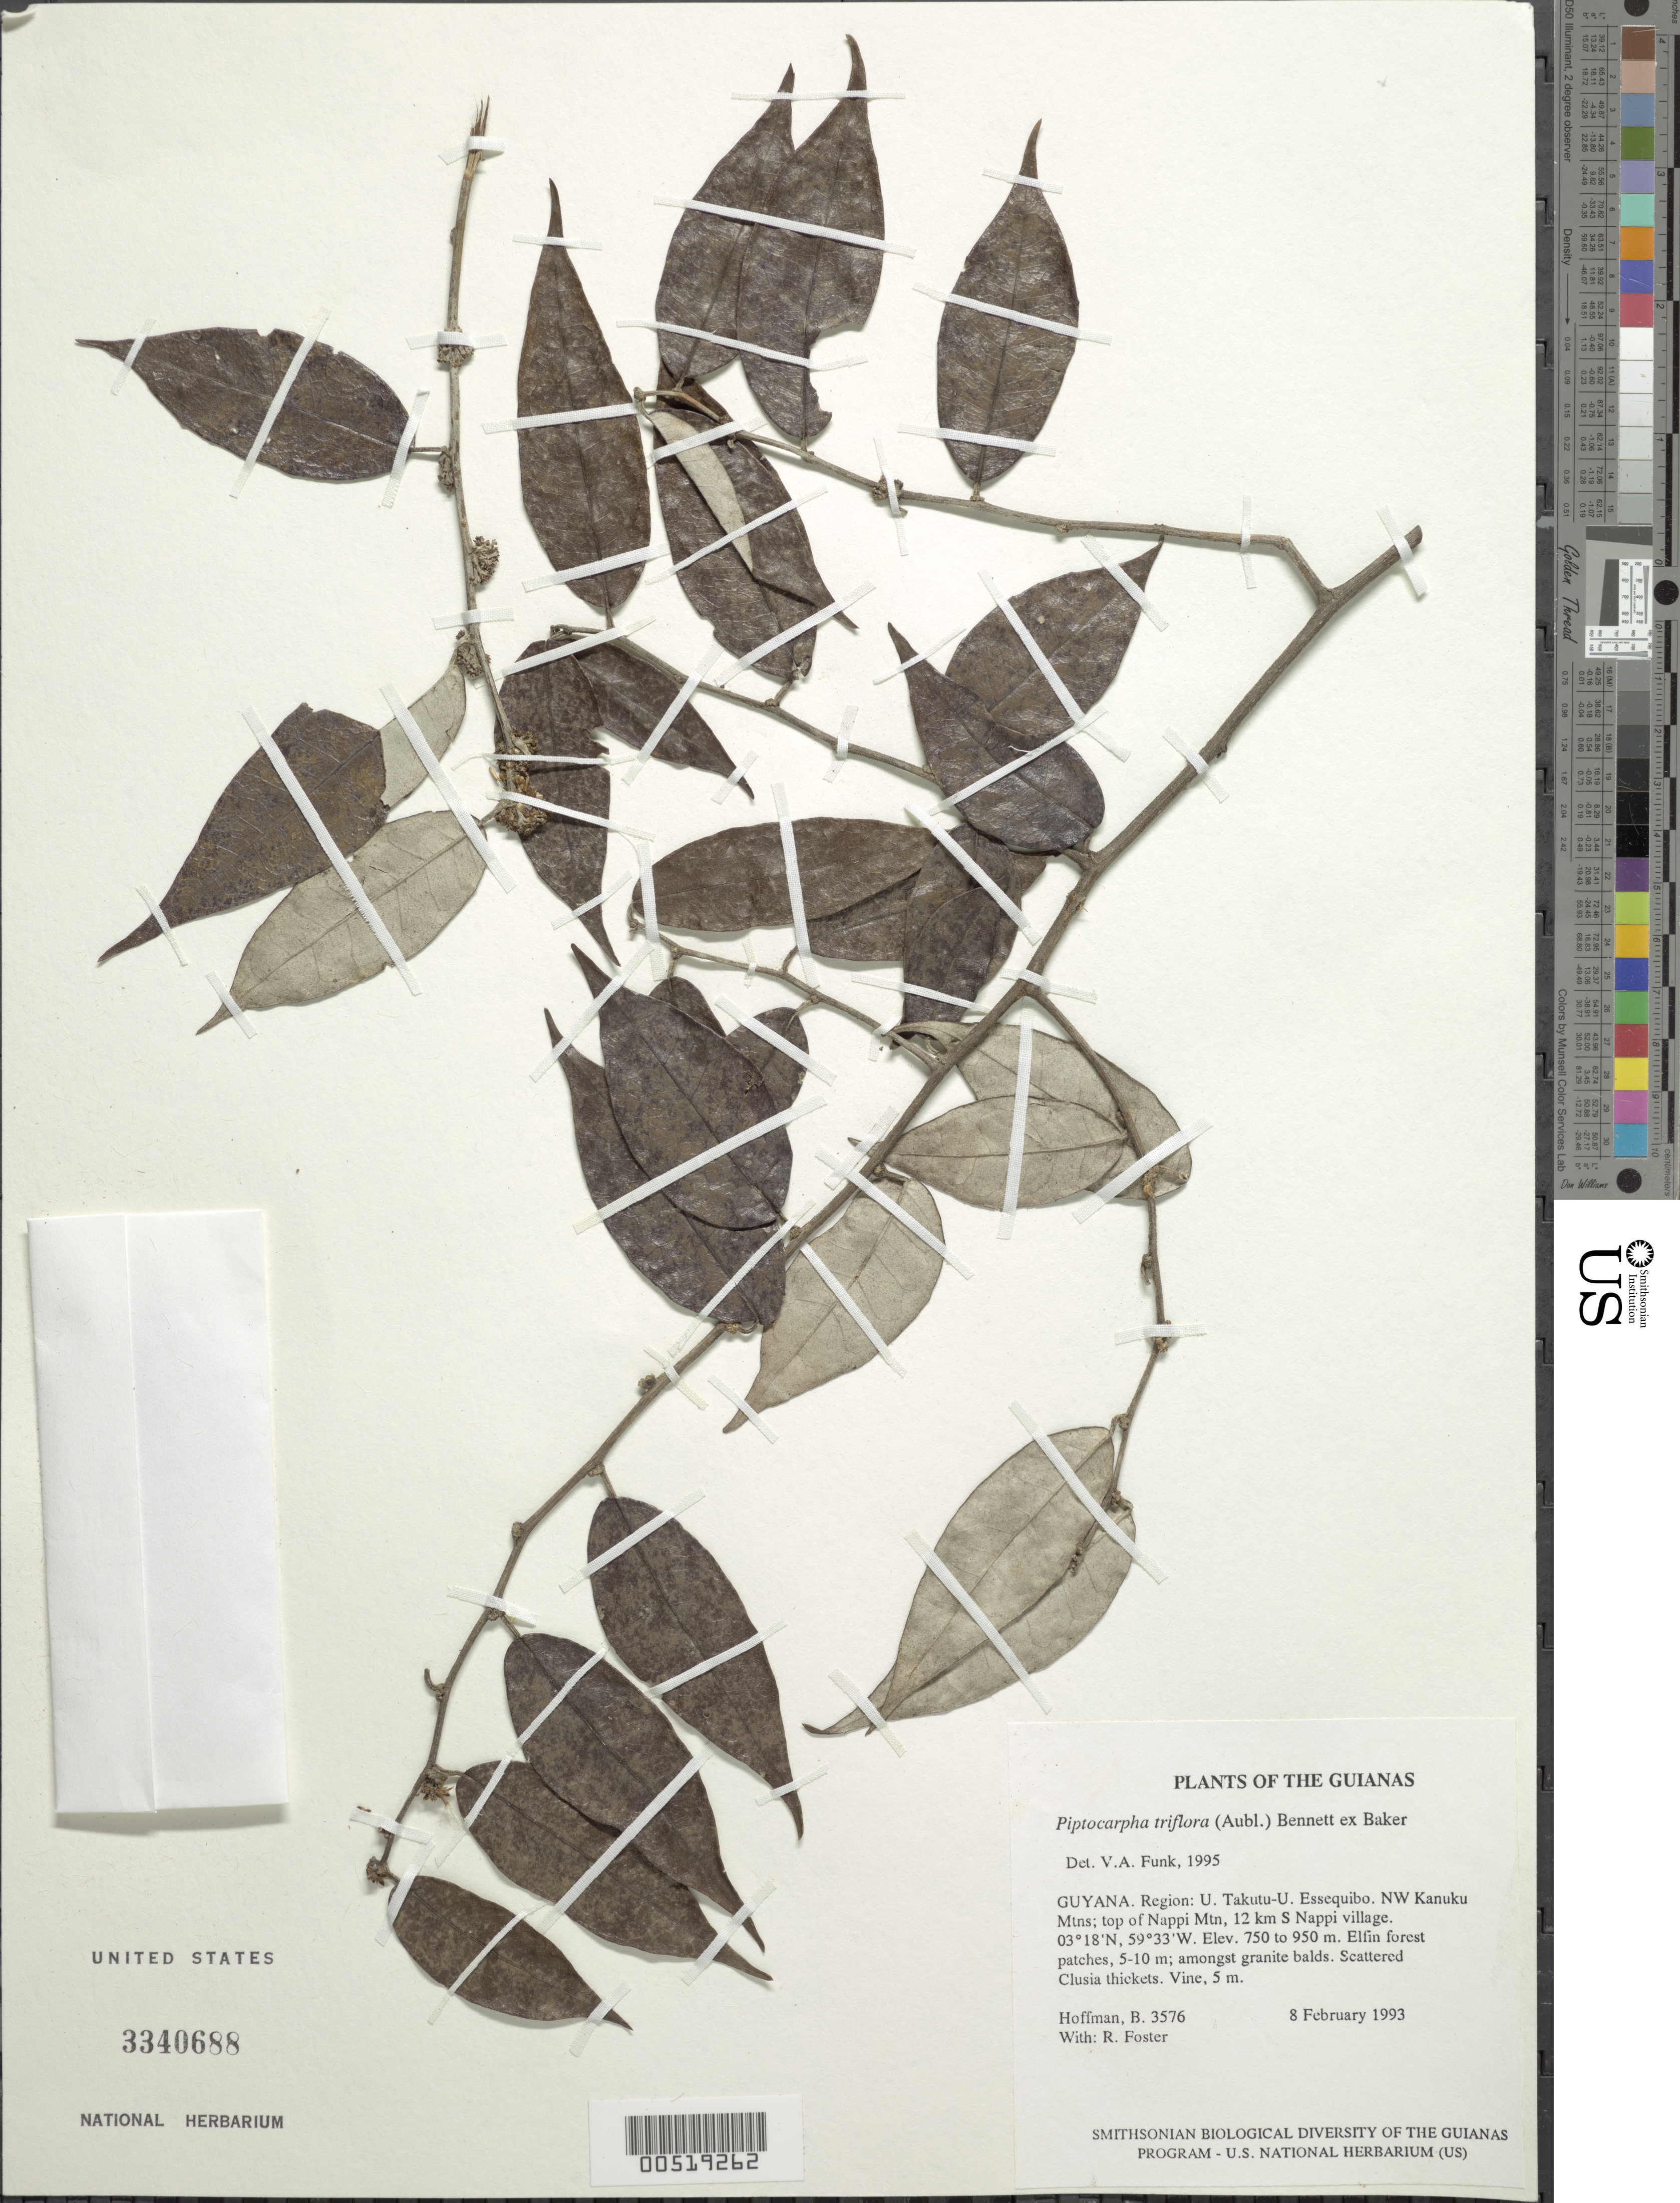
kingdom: Plantae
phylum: Tracheophyta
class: Magnoliopsida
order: Asterales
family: Asteraceae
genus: Piptocarpha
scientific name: Piptocarpha triflora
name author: (Aubl.) Benn. ex Baker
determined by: Funk, Vicki A., (BOT), Smithsonian Institution - National Museum of Natural History (UNITED STATES)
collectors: B. Hoffman & R. Foster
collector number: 3576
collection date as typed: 8 February 1993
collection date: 1993-02-08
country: Guyana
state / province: U. Takutu-U. Essequibo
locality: NW Kanuku Mountains; top of Nappi Mountain, 12 km S of Nappi village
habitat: Elfin forest patches, 5-10 m; amongst granite balds. Scattered Clusia thickets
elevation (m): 750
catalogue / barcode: US 3340688